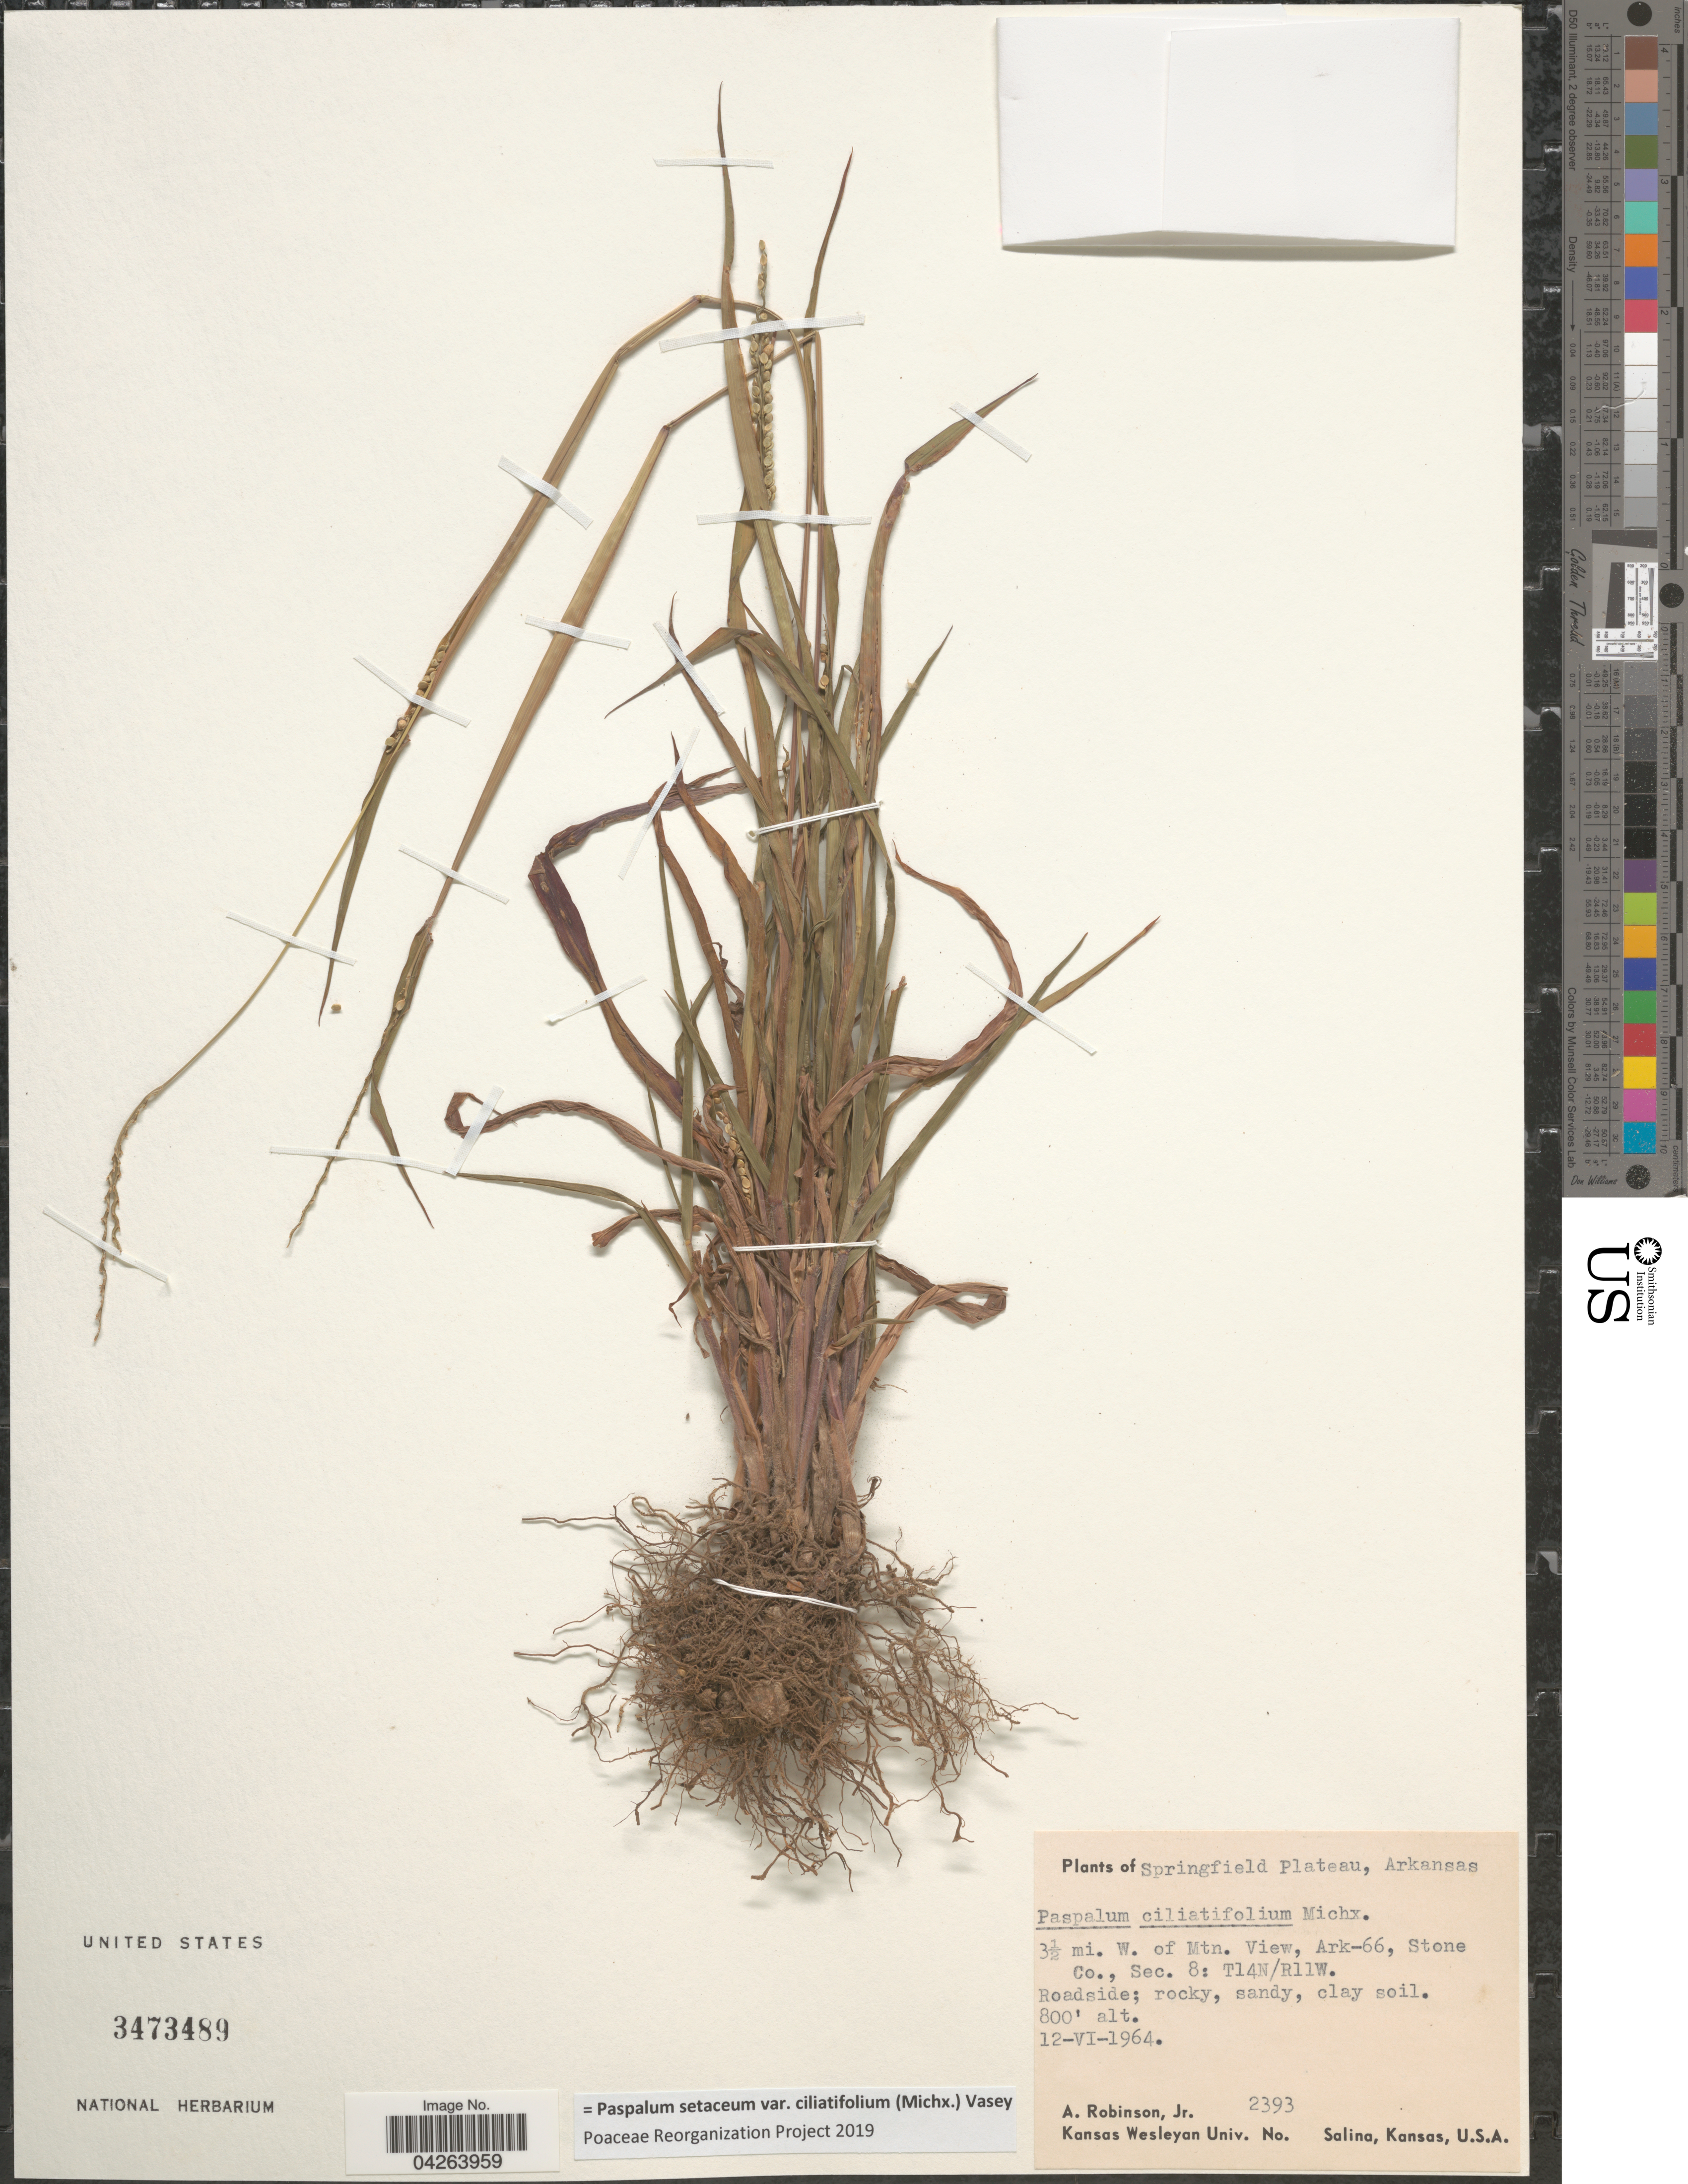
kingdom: Plantae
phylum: Tracheophyta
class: Liliopsida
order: Poales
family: Poaceae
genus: Paspalum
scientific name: Paspalum setaceum var. ciliatifolium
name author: (Michx.) Vasey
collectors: A. Robinson Jr.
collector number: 2393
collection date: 1964-06-12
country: United States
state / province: Arkansas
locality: Springfield Plateau. 3½ mi. W. of Mtn. View, Ark-66, Stone Co., Sec. 8: T14N/R11W.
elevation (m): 244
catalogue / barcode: US 3473489